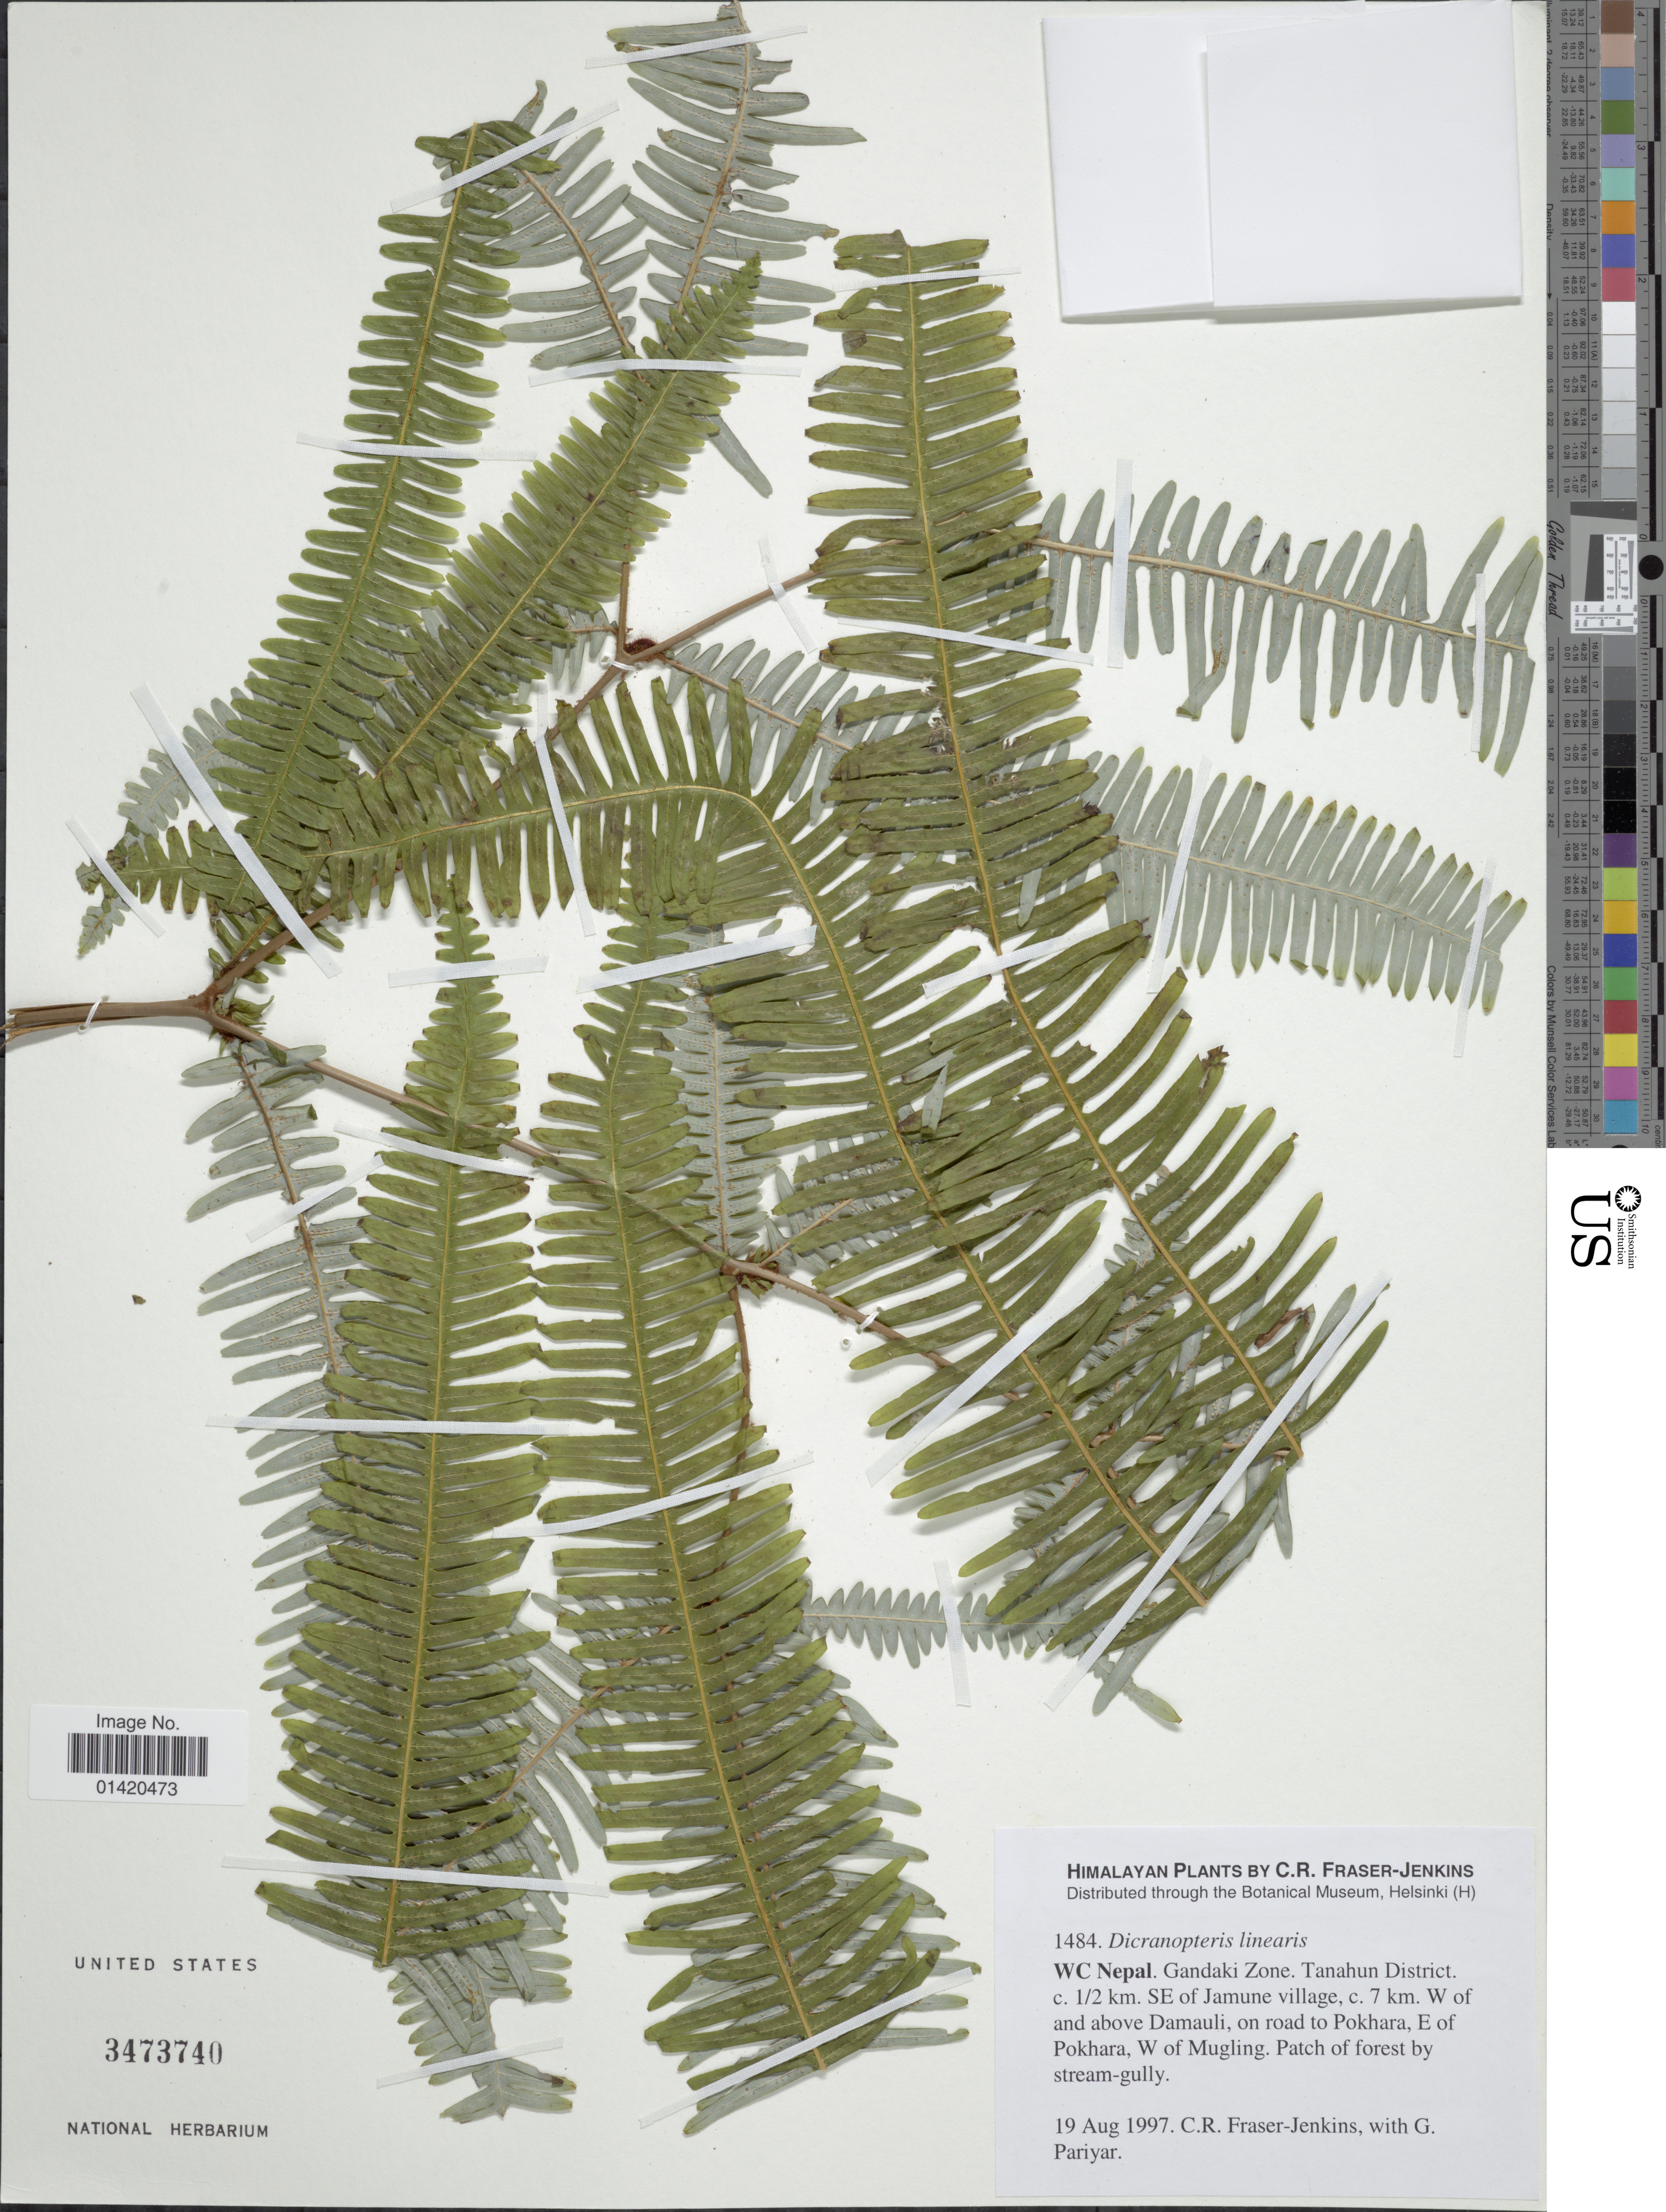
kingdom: Plantae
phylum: Tracheophyta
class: Polypodiopsida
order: Gleicheniales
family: Gleicheniaceae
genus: Dicranopteris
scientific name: Dicranopteris linearis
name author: (Burm. f.) Underw.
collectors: C. R. Fraser-Jenkins & G. Pariyar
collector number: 1484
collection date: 1997-08-19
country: Nepal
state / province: Gandaki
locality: WC Nepal. Gandaki Zone. Tanahun Distrcit. c ½ km. SE of Jamune village, c. 7 km W of and above Damauli, on road to Pokhara, E of Pokhara,W of Mugling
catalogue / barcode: US 3473740